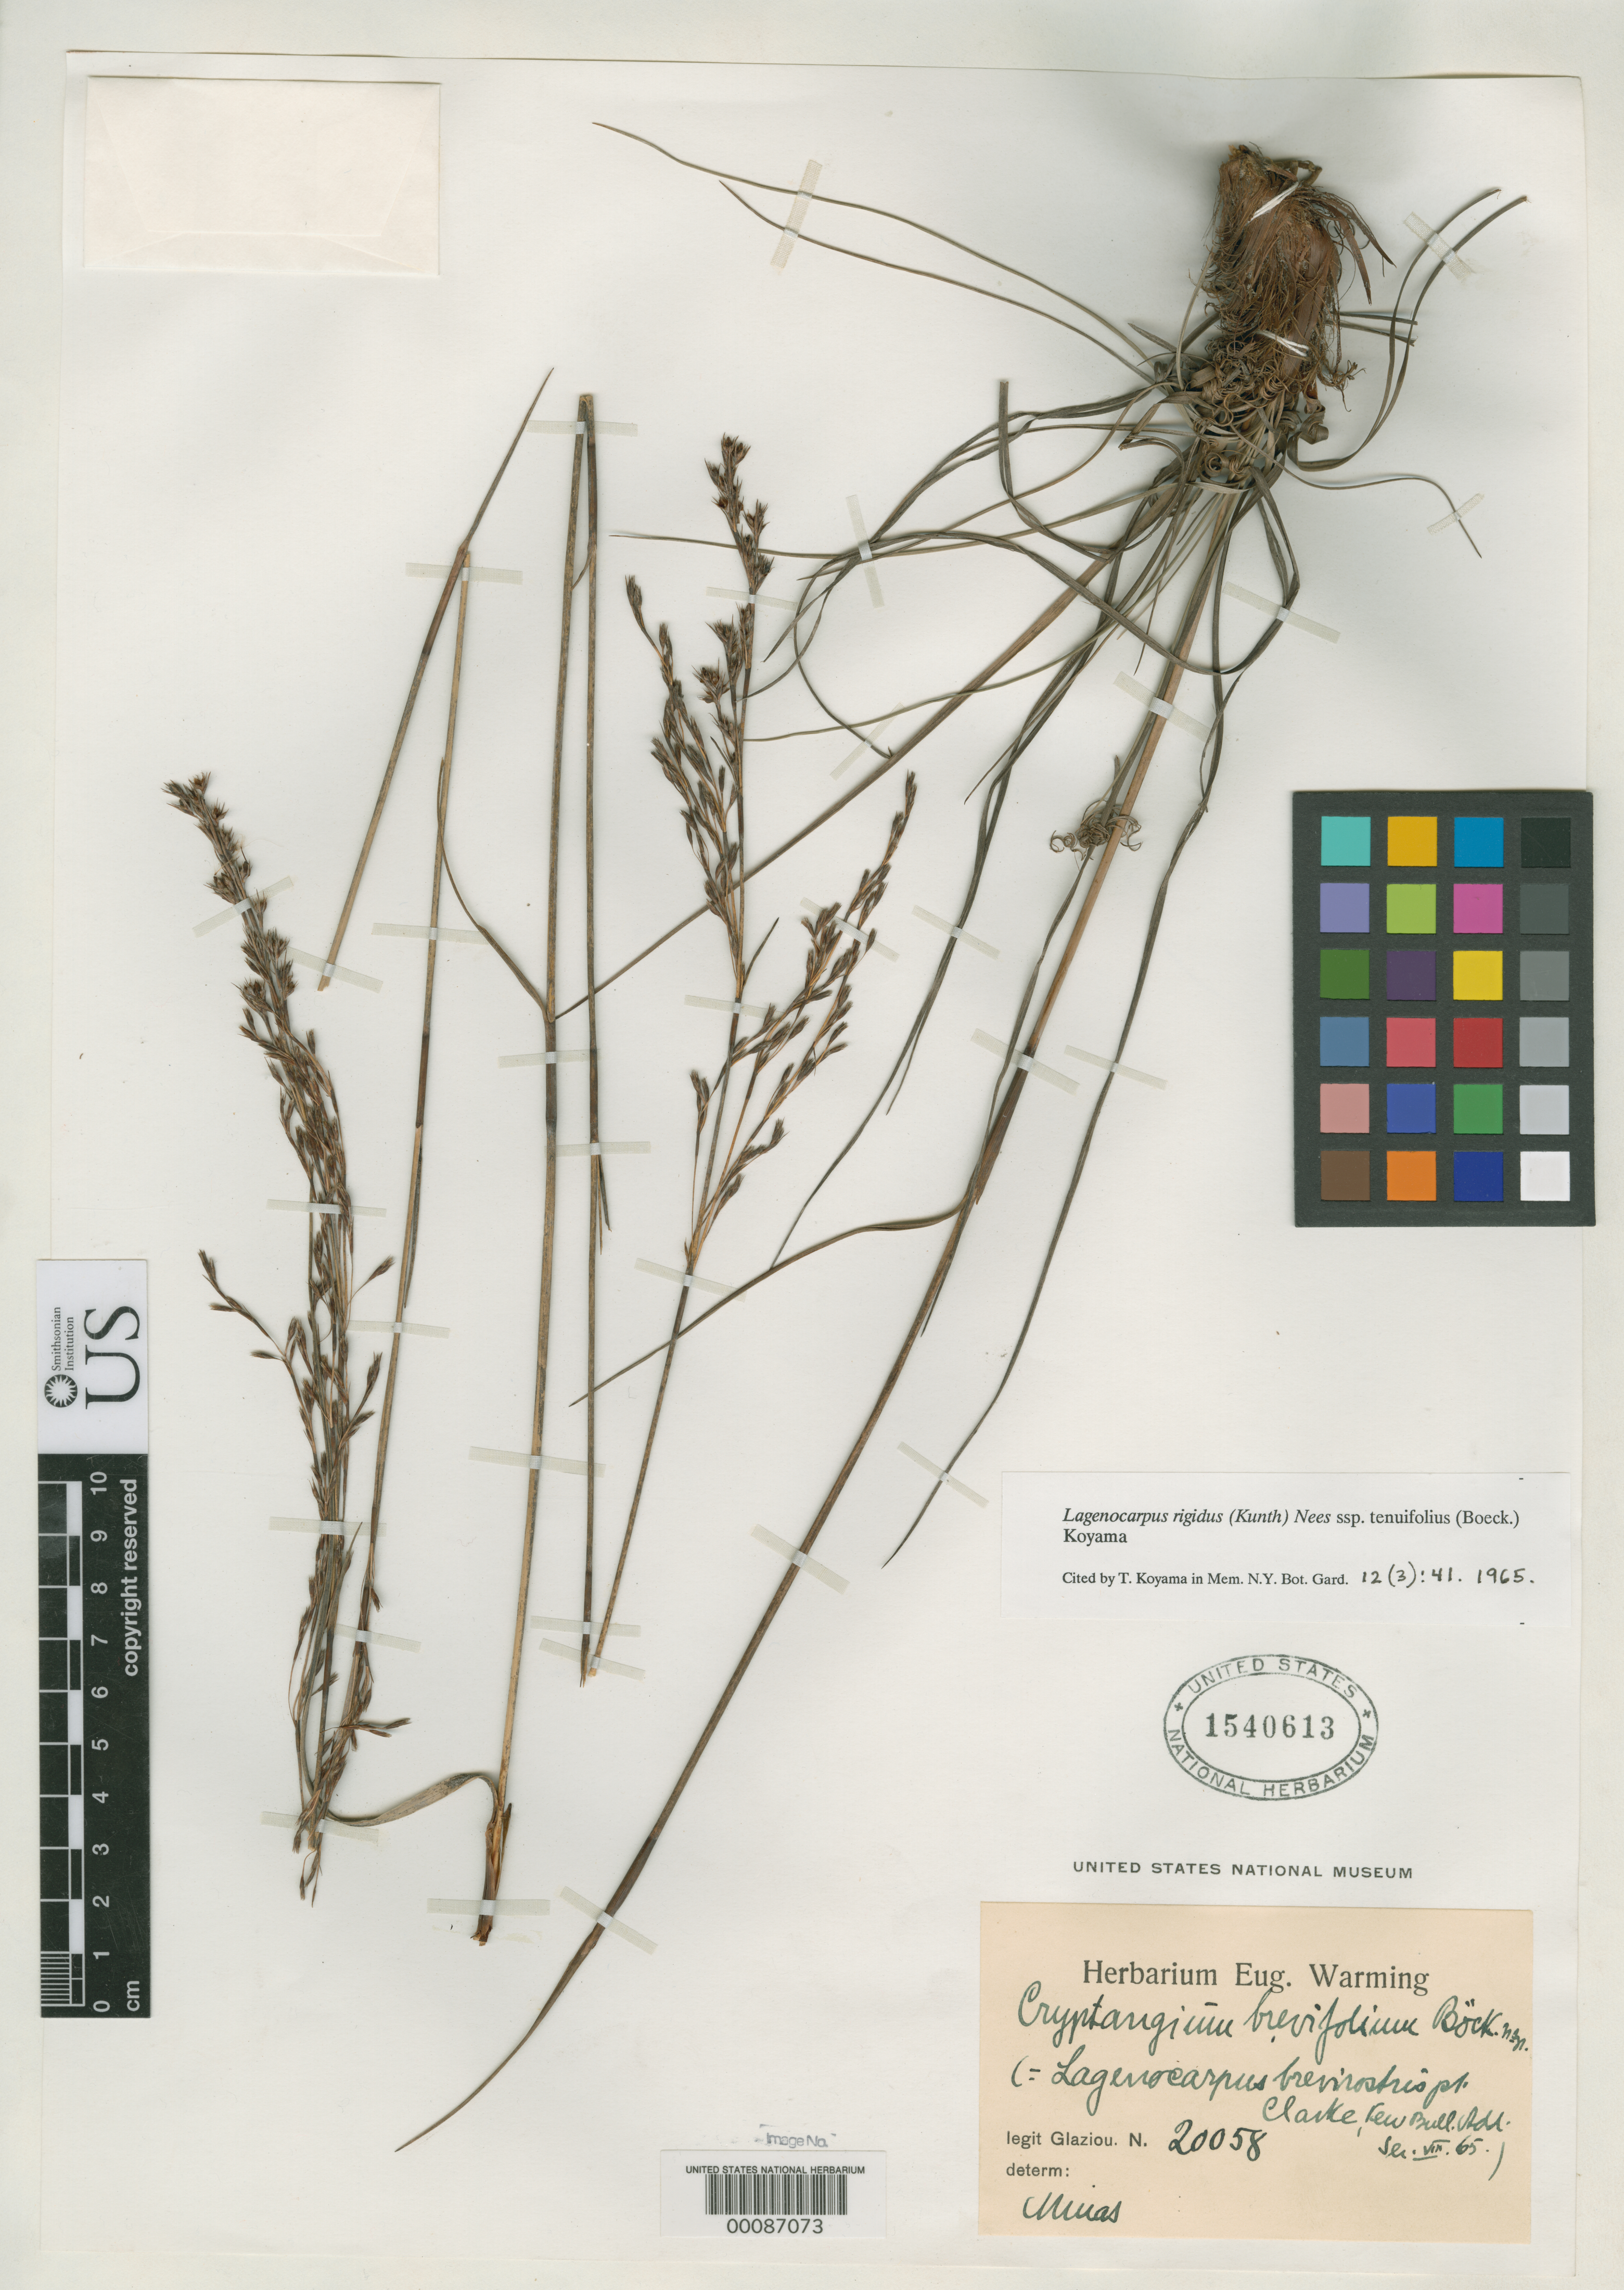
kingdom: Plantae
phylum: Tracheophyta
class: Liliopsida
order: Poales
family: Cyperaceae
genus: Cryptangium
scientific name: Cryptangium brevifolium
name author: Boeckeler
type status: Isotype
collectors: A. F. M. Glaziou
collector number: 20058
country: Brazil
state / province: Minas Gerais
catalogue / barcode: US 1540613